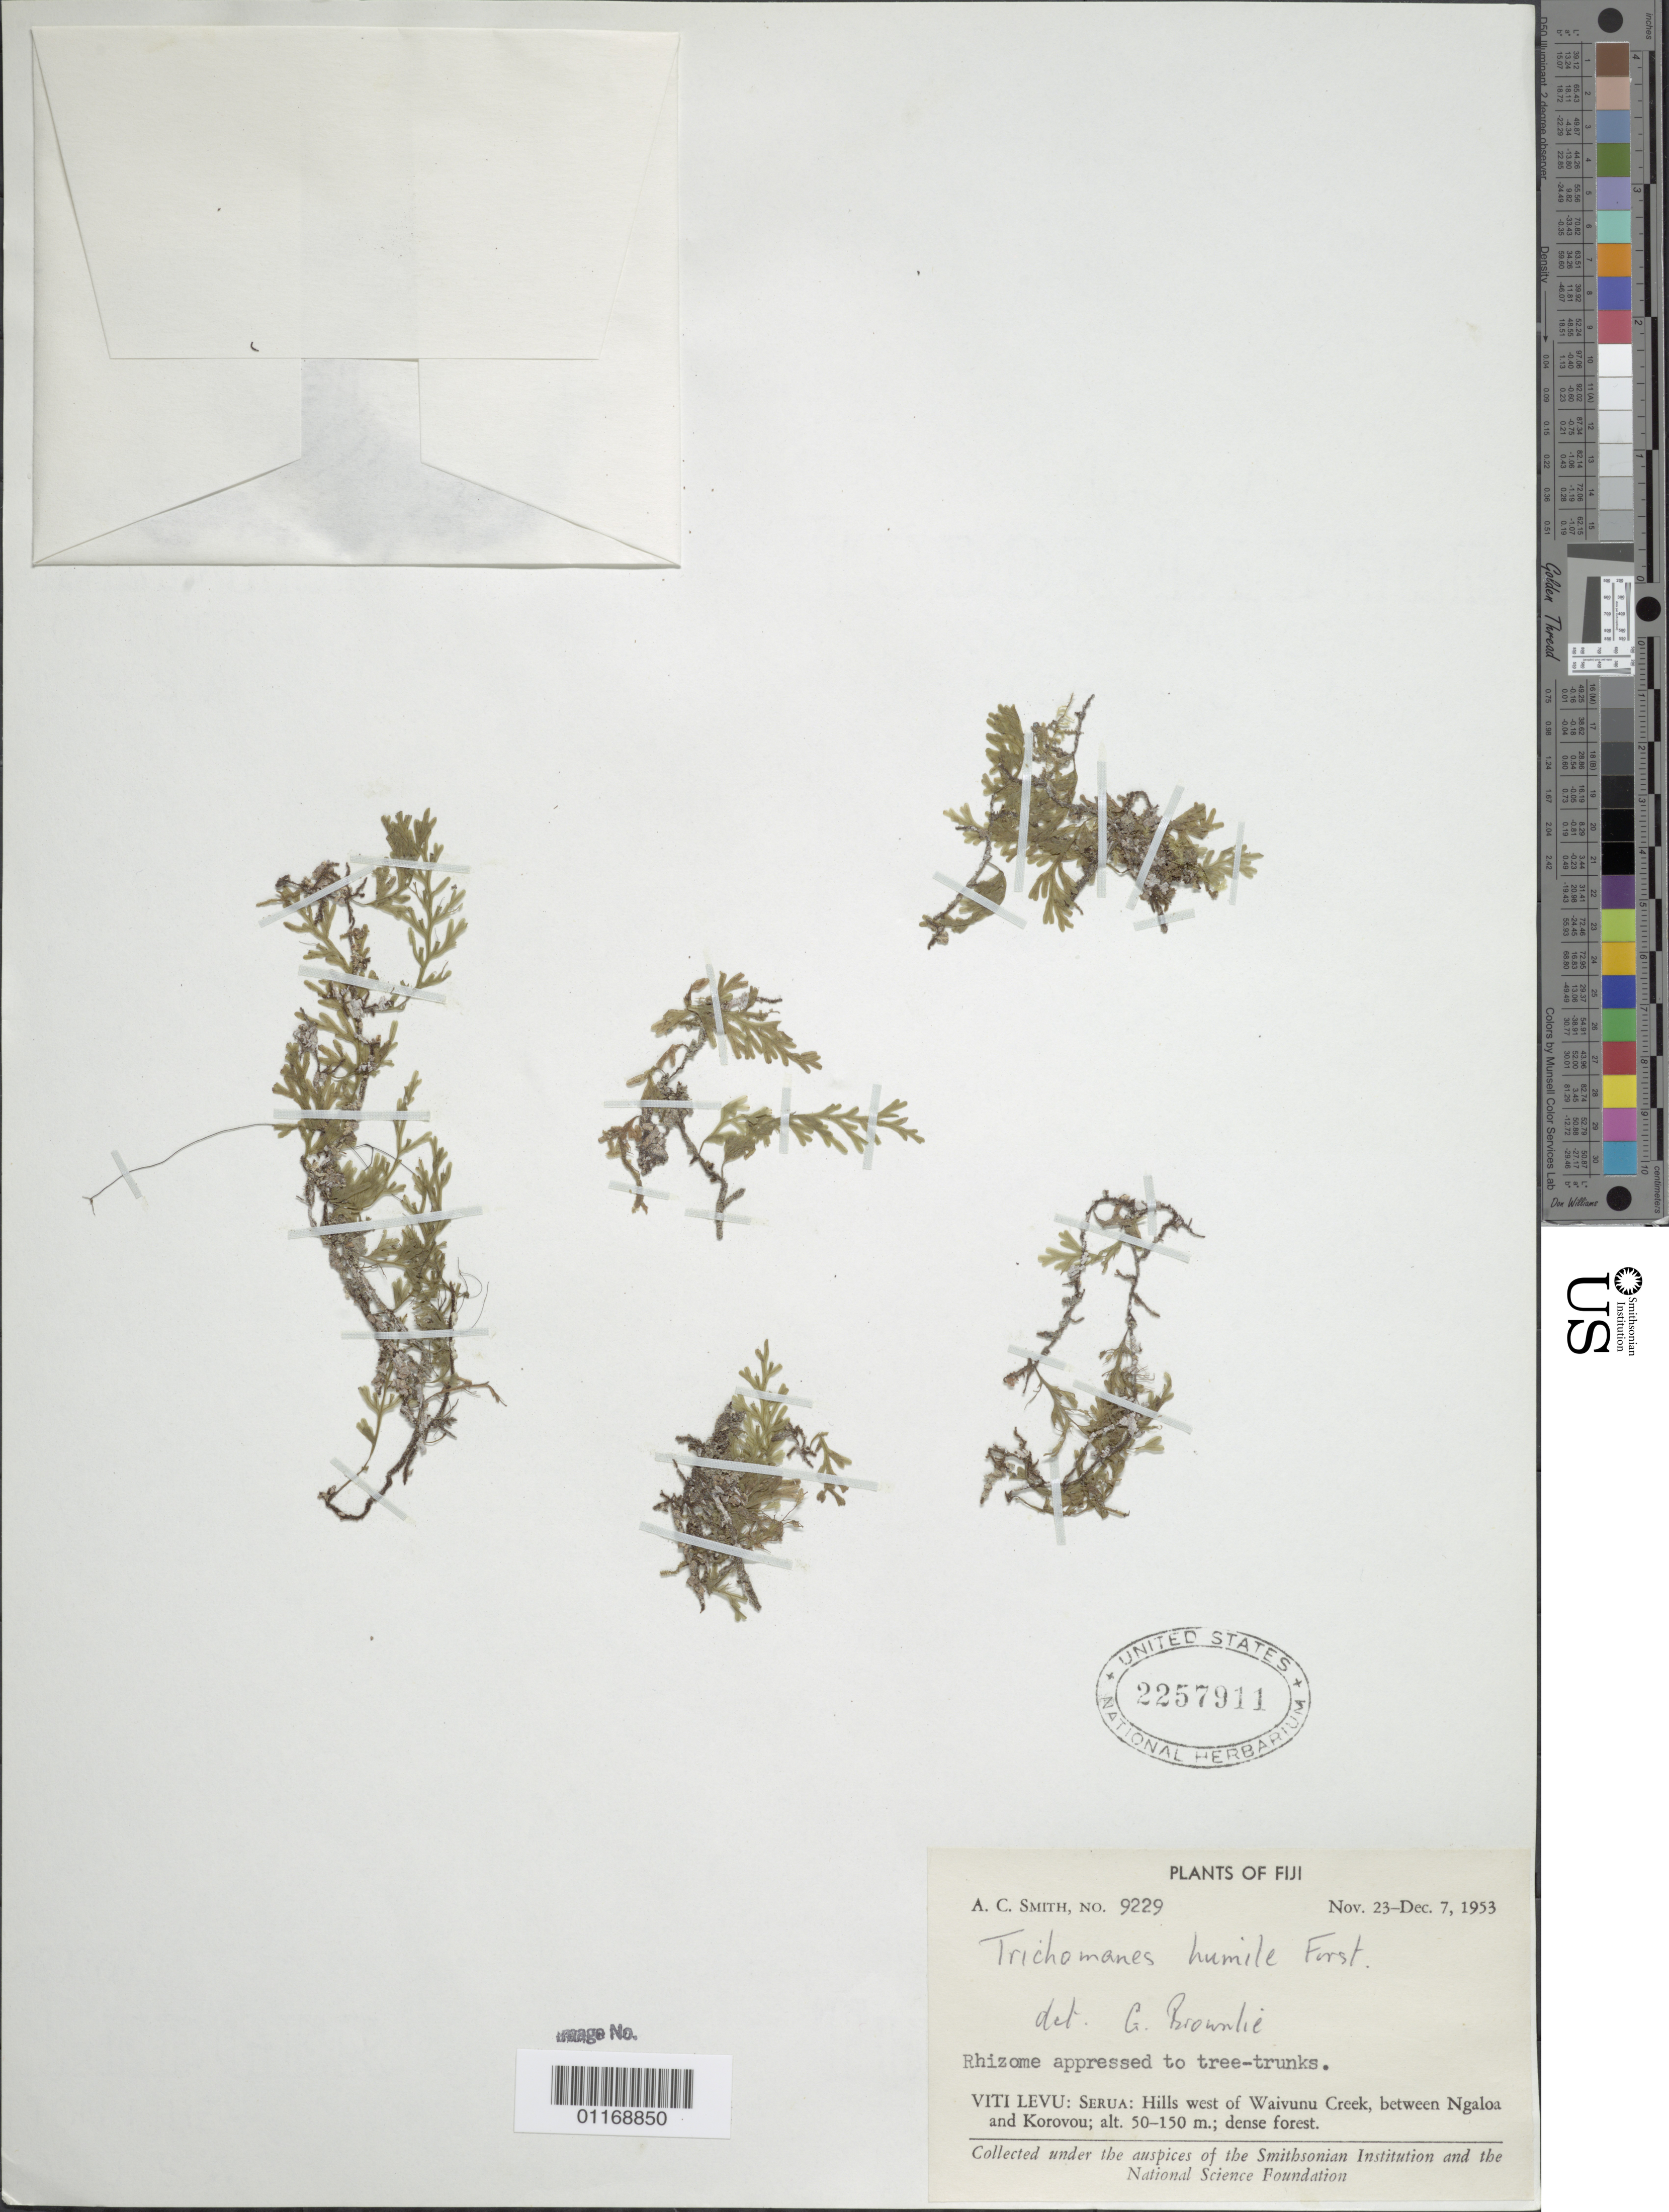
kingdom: Plantae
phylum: Tracheophyta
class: Polypodiopsida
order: Hymenophyllales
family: Hymenophyllaceae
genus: Crepidomanes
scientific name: Crepidomanes humilis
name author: (G. Forst.) Bosch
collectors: A. C. Smith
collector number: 9229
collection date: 1953-11-23/1953-12-07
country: Fiji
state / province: Serua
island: Viti Levu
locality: Hills west of Waivunu Creek, between Ngaloa and Korovou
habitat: Dense forest.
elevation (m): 50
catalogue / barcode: US 2257911